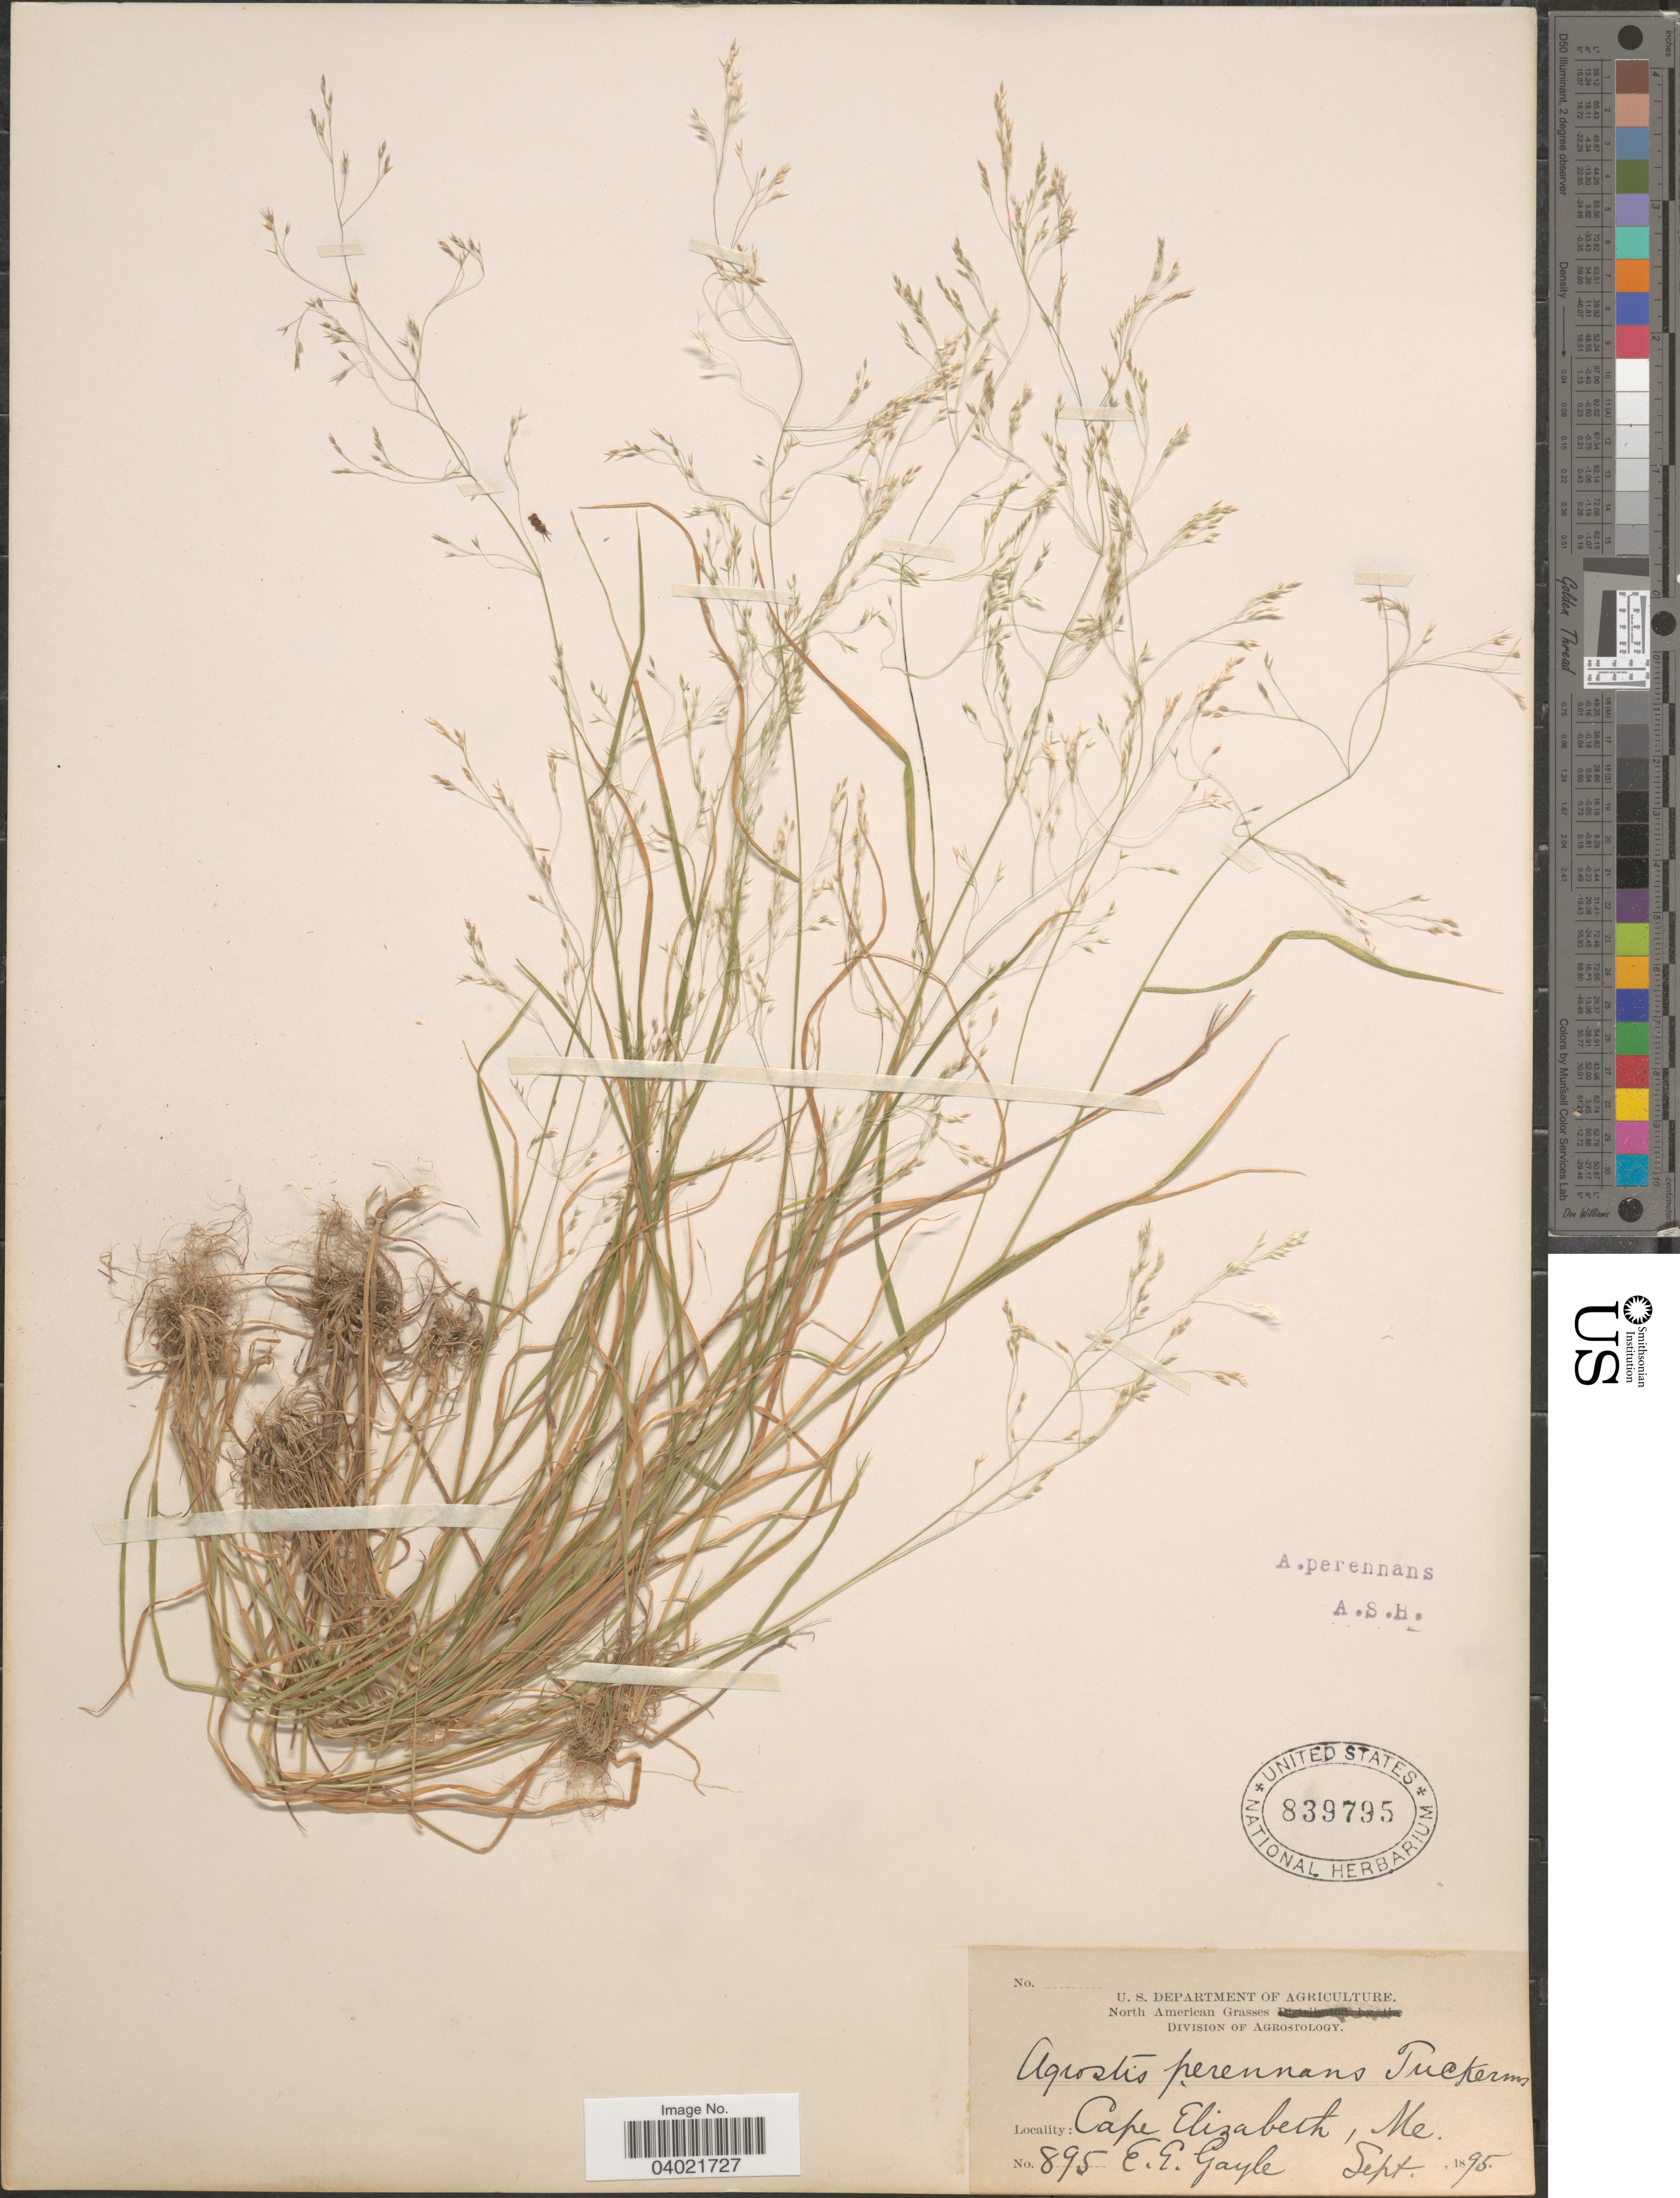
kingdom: Plantae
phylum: Tracheophyta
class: Liliopsida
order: Poales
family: Poaceae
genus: Agrostis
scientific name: Agrostis perennans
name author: (Walter) Tuck.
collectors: E. Gayle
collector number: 895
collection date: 1895-09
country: United States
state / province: Maine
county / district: Cumberland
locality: Cape Elizabeth.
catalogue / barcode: US 839795